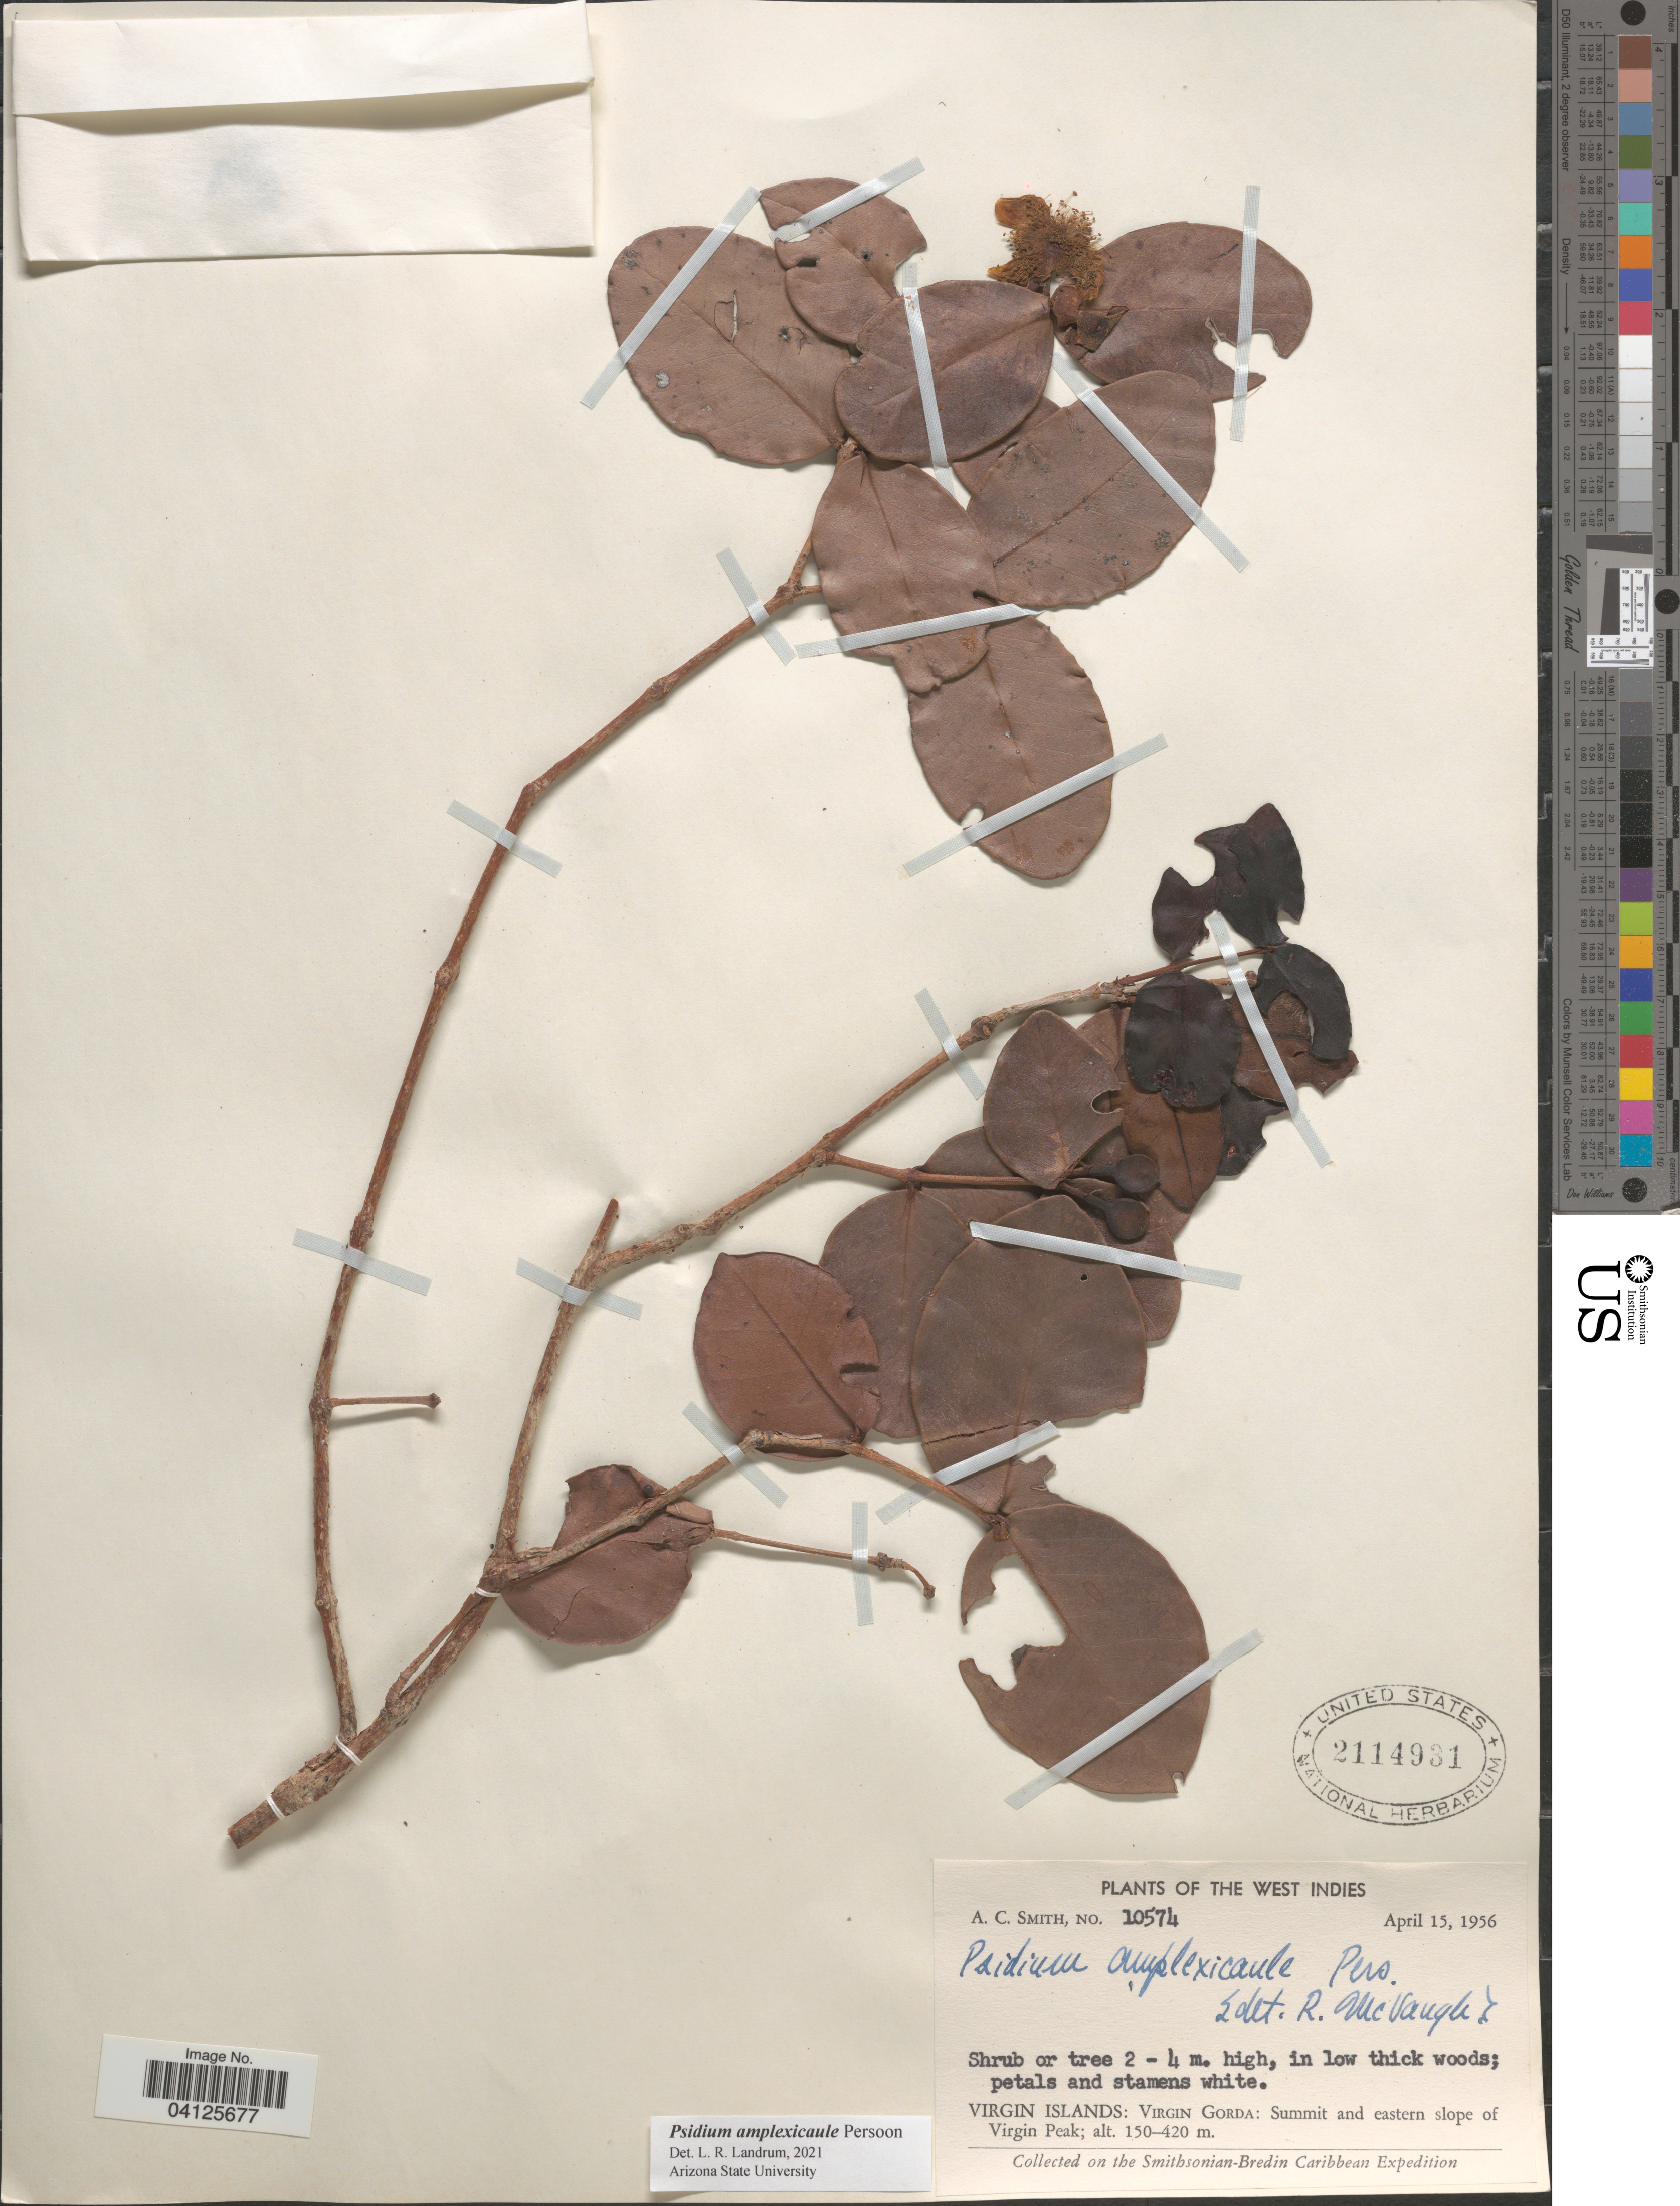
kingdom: Plantae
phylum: Tracheophyta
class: Magnoliopsida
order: Myrtales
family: Myrtaceae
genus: Psidium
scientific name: Psidium amplexicaule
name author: Pers.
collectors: A. C. Smith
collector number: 10574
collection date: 1956-04-15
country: British Virgin Islands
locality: Virgin Islands: Virgin Gorda: Summit and eastern slope of Virgin Peak.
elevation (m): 150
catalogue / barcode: US 2114931